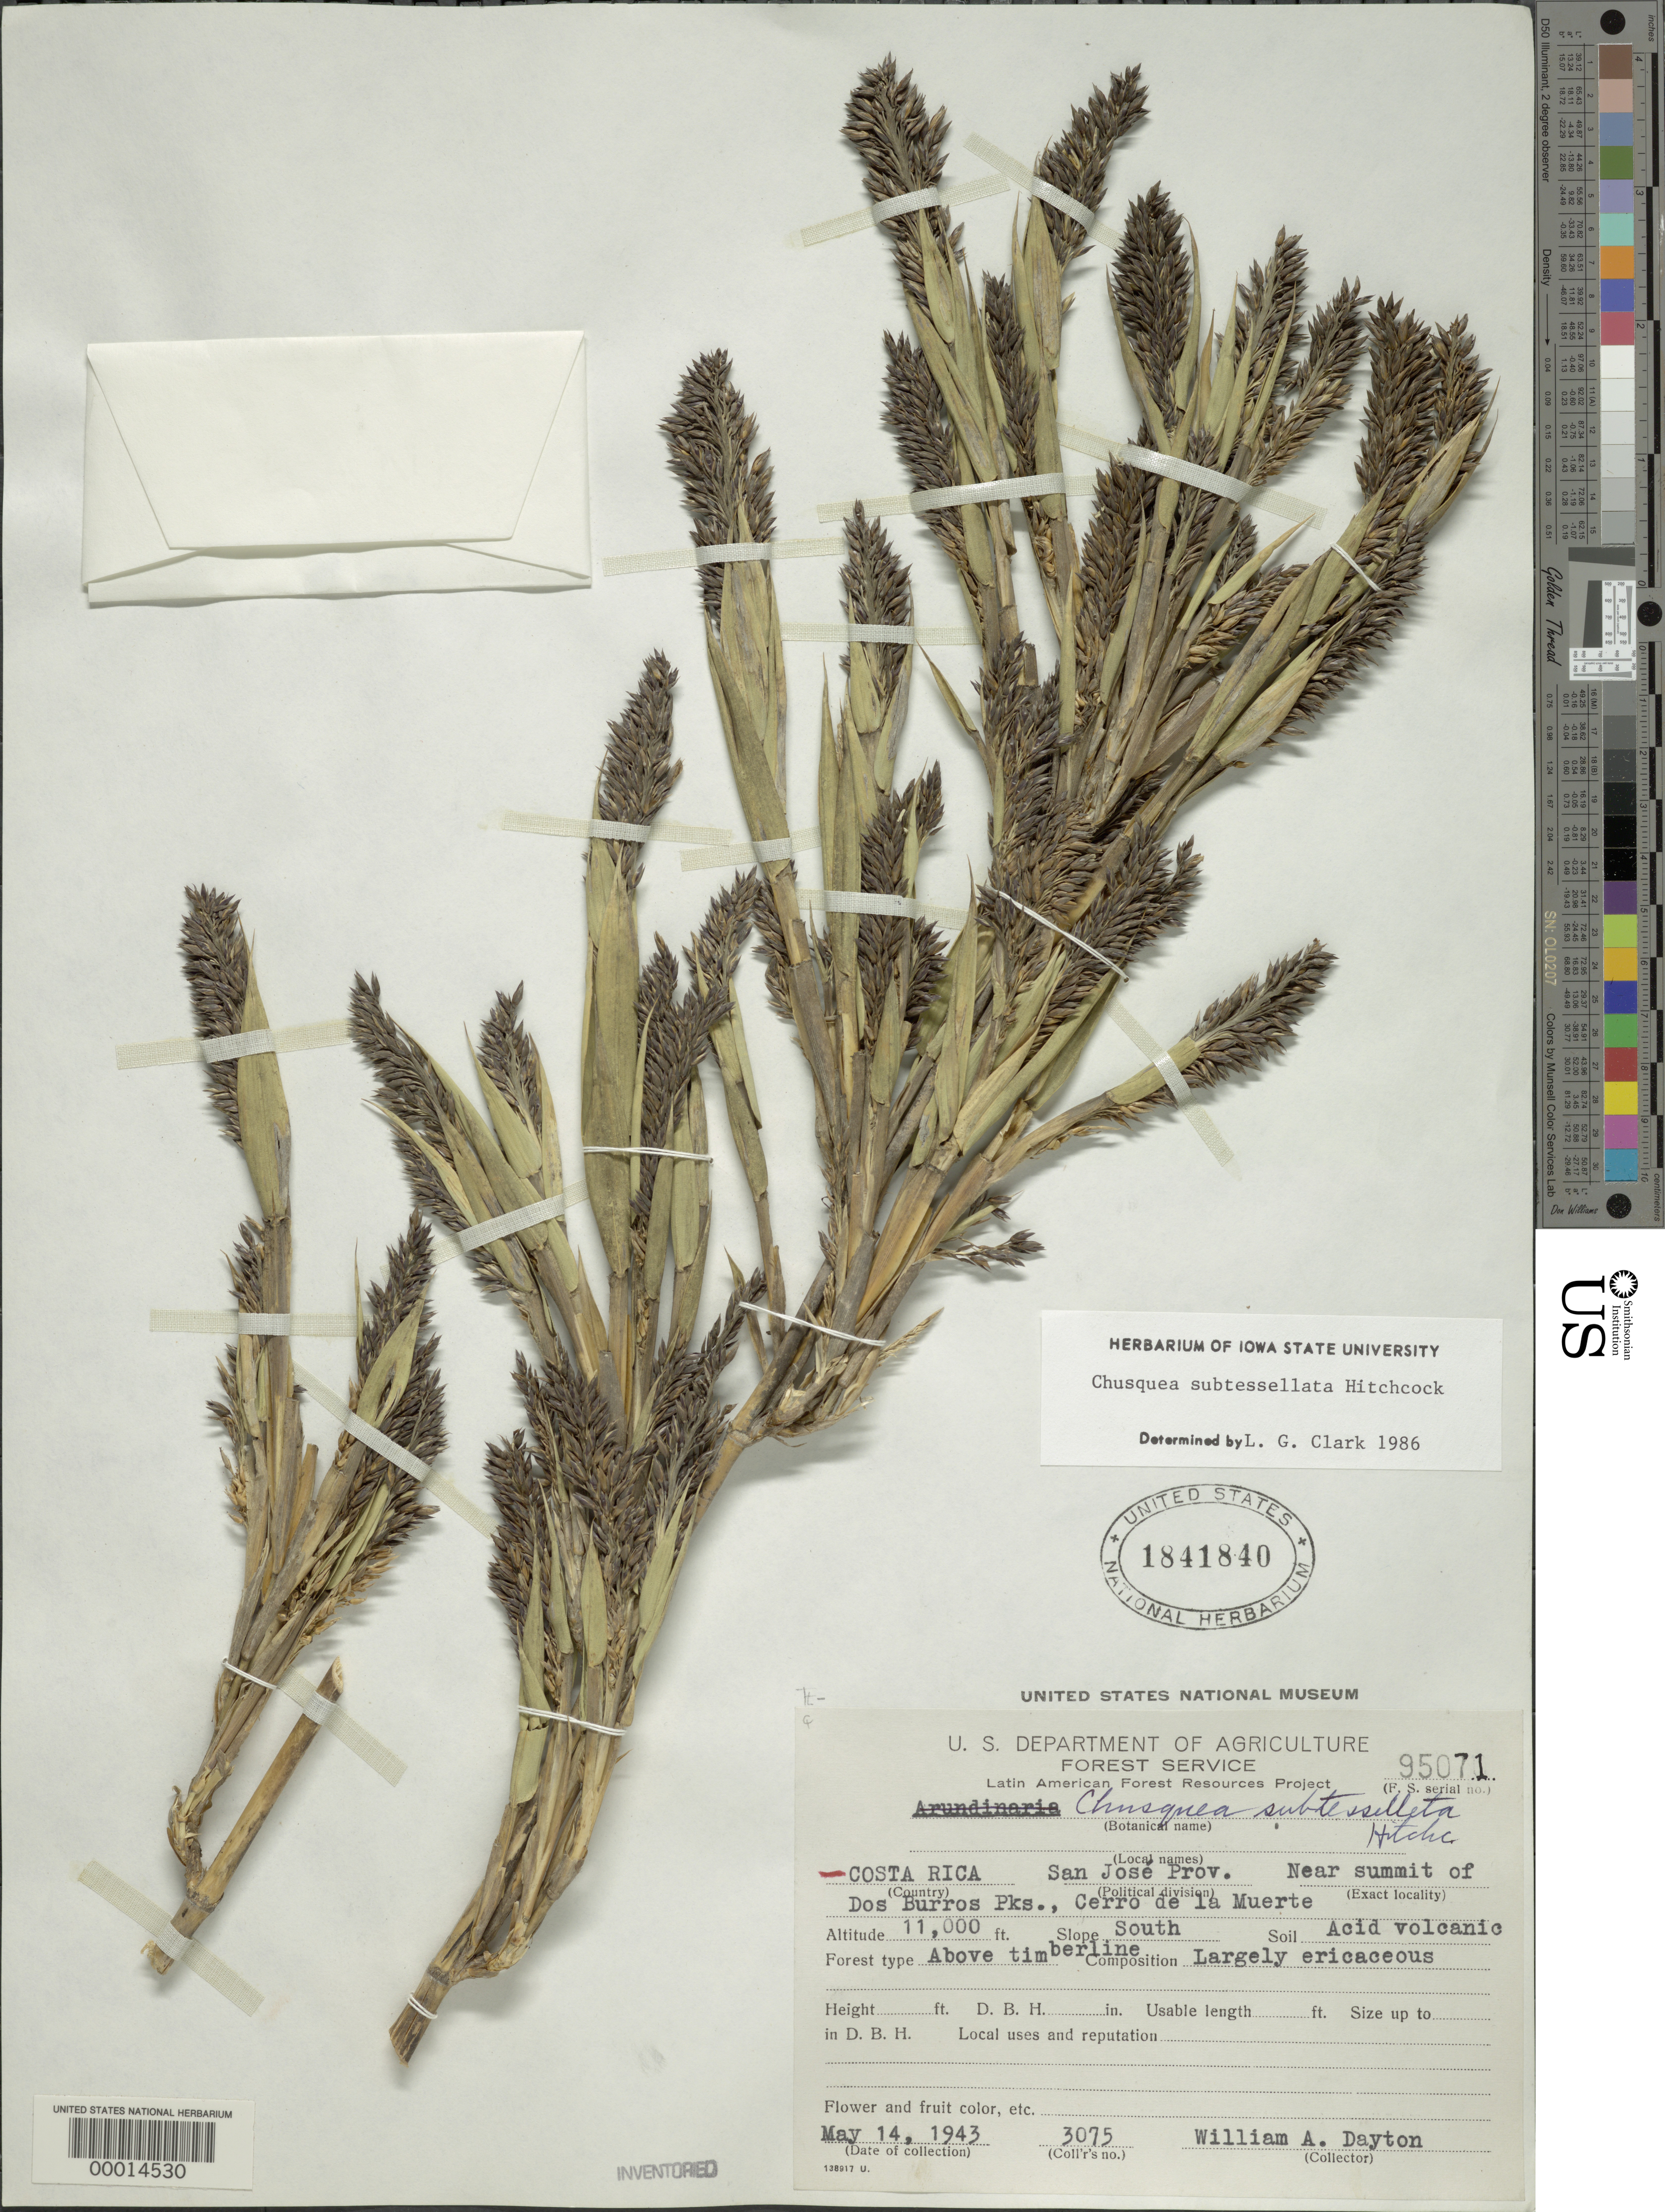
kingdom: Plantae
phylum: Tracheophyta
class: Liliopsida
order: Poales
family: Poaceae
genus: Chusquea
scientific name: Chusquea subtessellata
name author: Hitchc.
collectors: W. Dayton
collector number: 3075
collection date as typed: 14 May 1943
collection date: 1943-05-14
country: Costa Rica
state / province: San José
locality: Near summit of dos burros pks., cerro de la muerte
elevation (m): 3355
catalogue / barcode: US 1841840